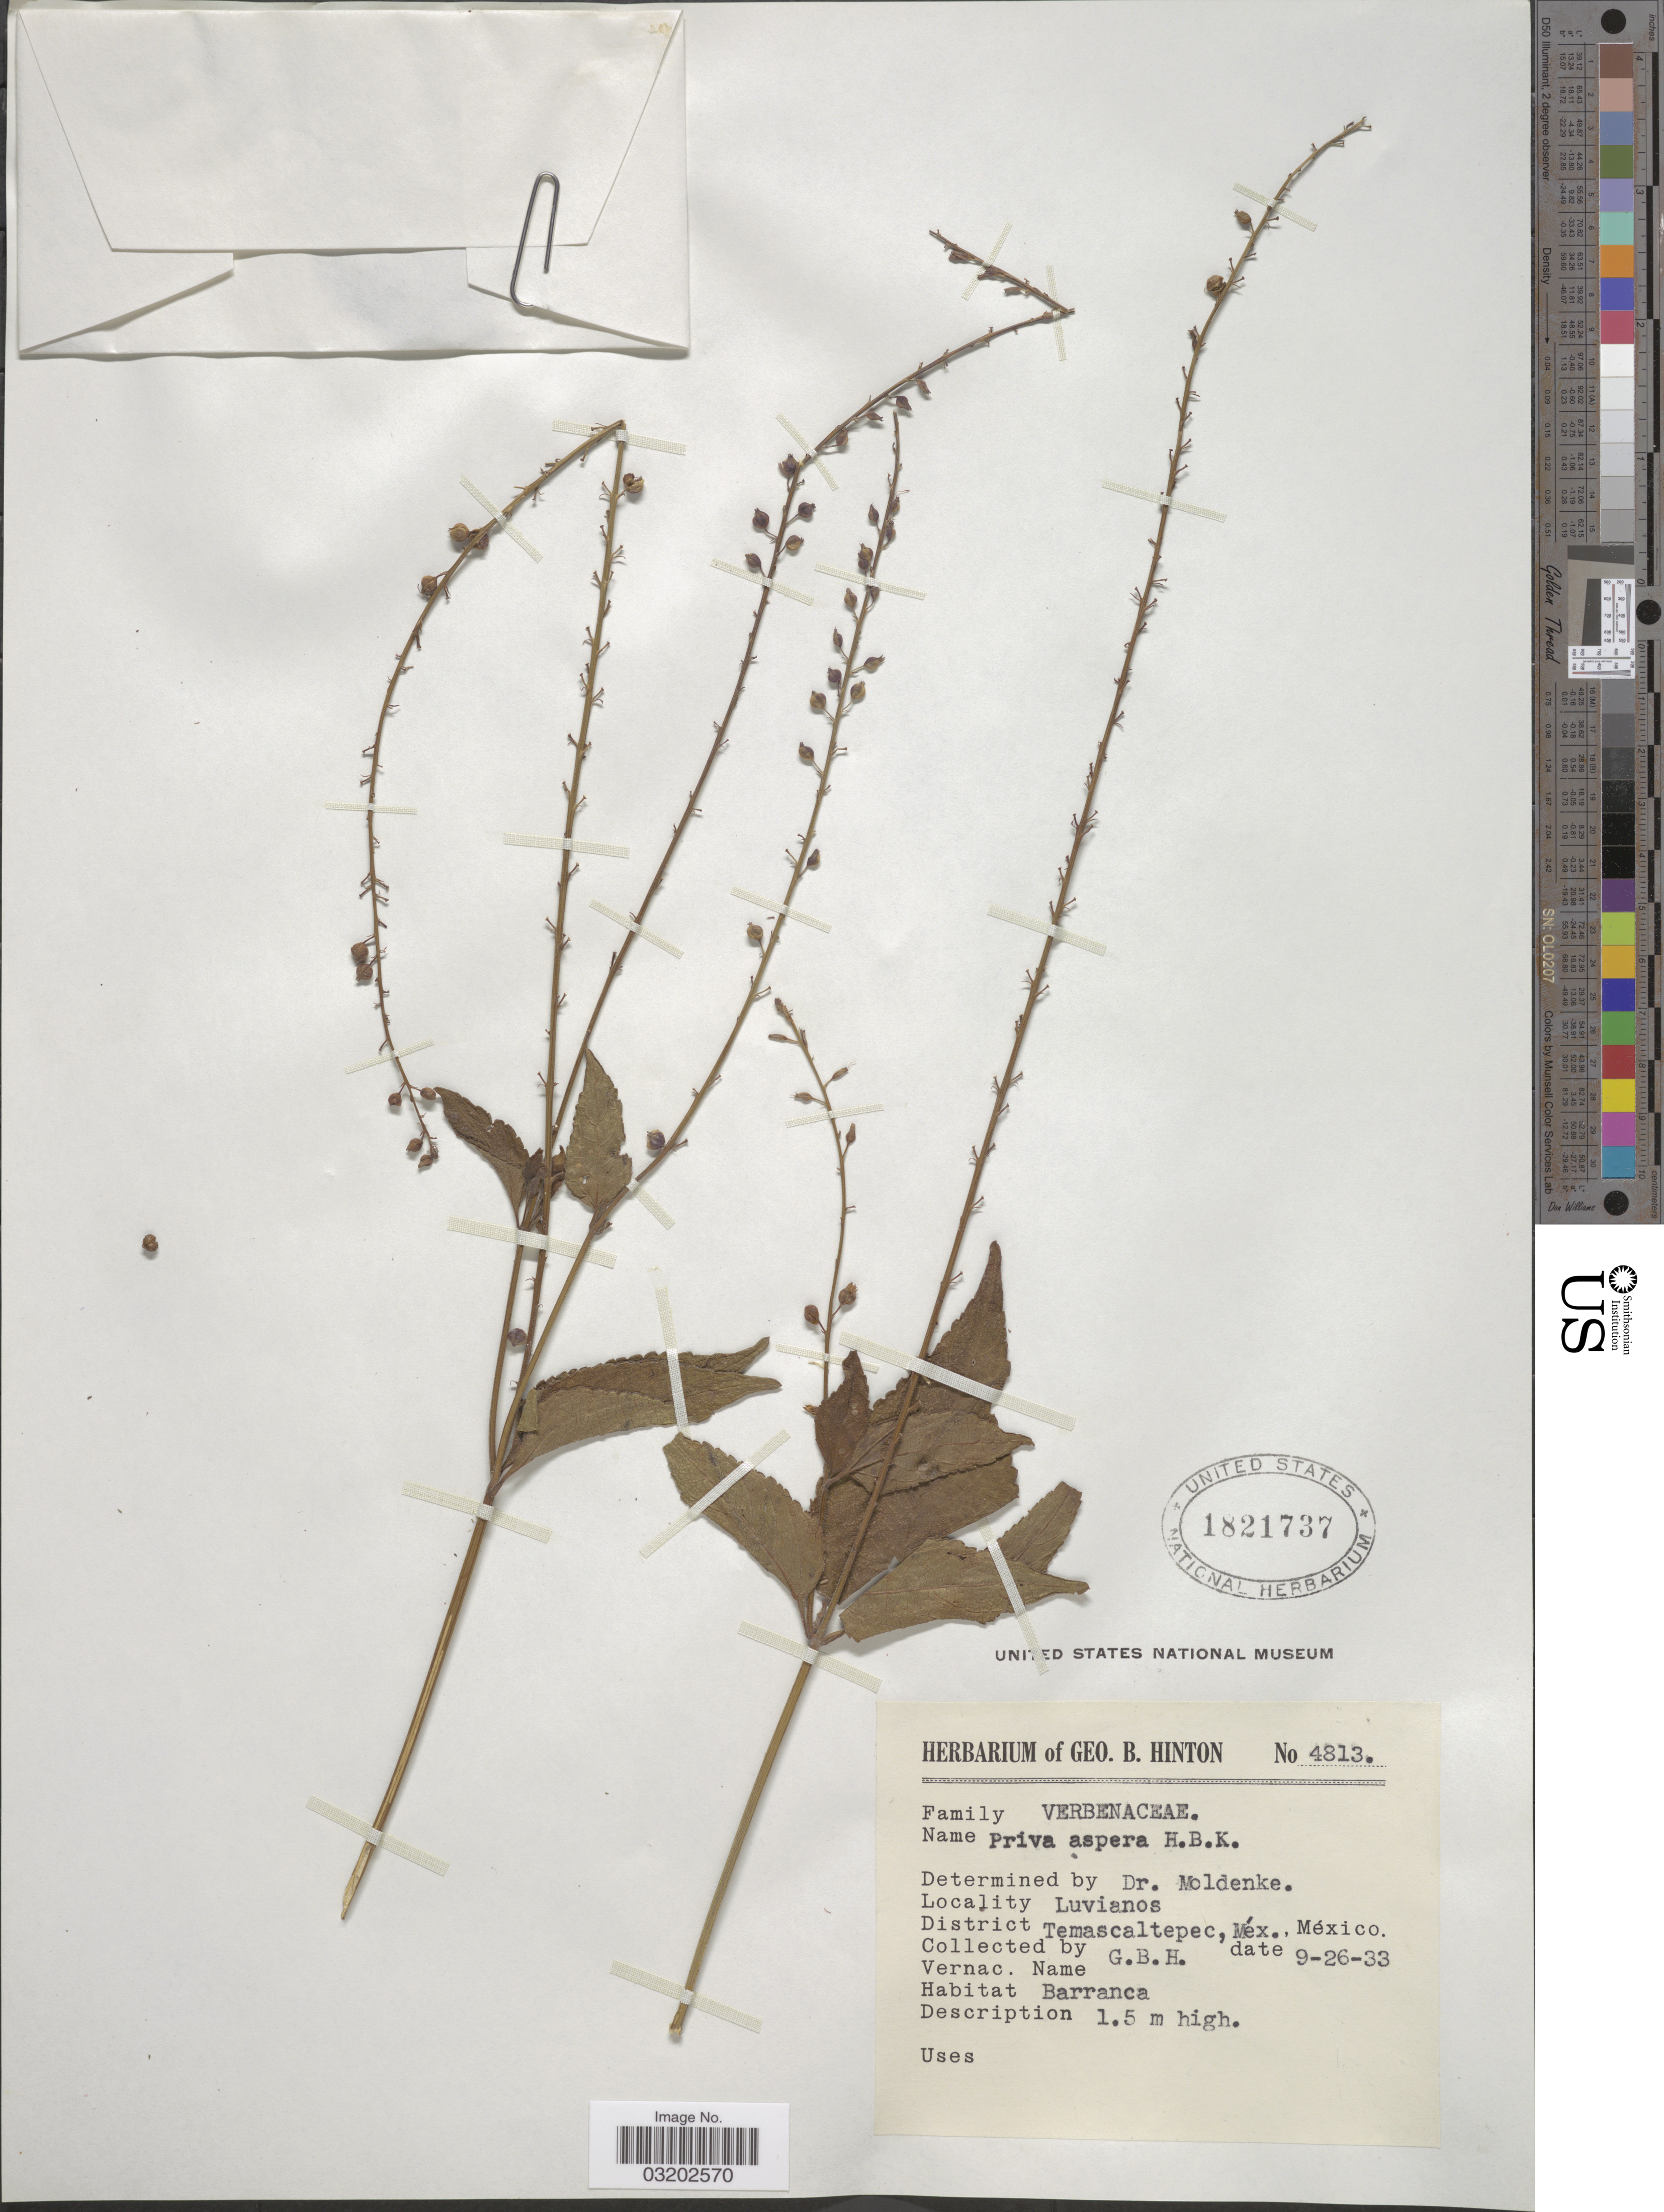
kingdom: Plantae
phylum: Tracheophyta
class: Magnoliopsida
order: Lamiales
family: Verbenaceae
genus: Priva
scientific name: Priva aspera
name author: Kunth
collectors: G. B. Hinton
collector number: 4813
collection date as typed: Transcribed d/m/y: 26/9/33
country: Mexico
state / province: México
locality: Luvianos, District Temascaltepec.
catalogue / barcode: US 1821737